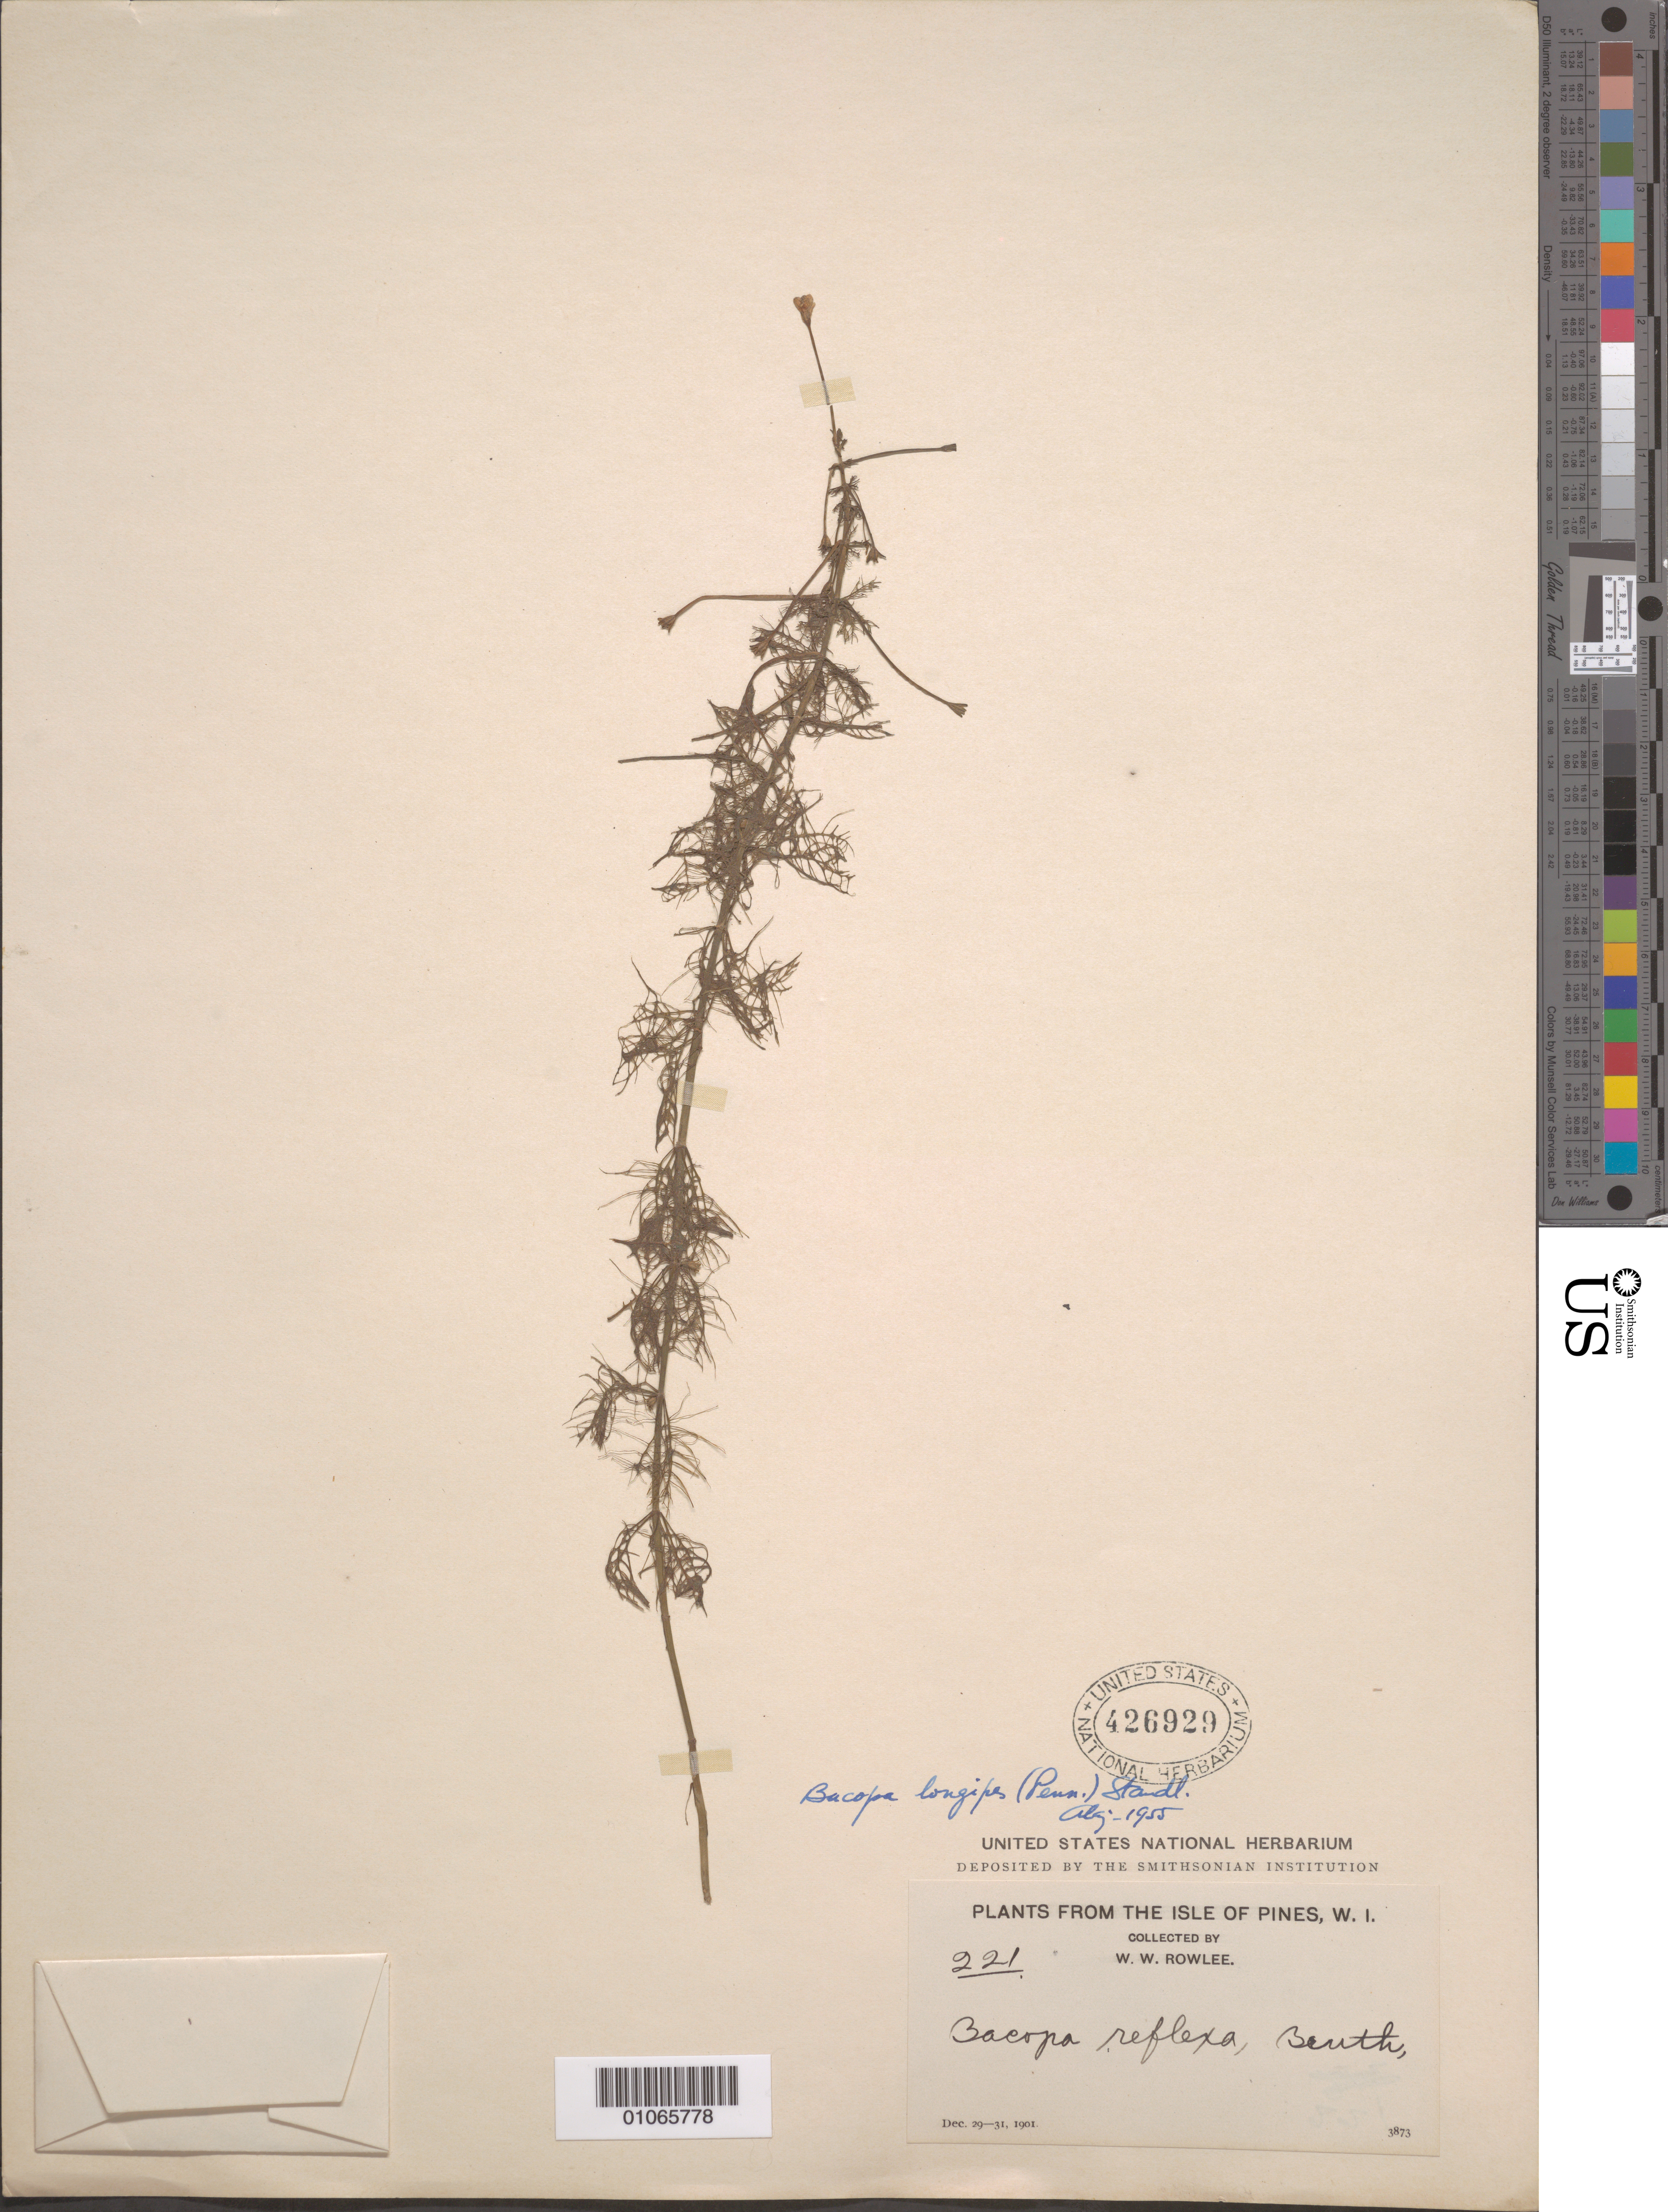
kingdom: Plantae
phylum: Tracheophyta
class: Magnoliopsida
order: Lamiales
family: Plantaginaceae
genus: Bacopa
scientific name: Bacopa longipes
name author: (Pennell) Standl.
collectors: W. W. Rowlee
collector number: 221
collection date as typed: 29 Dec 1901 to 31 Dec 1901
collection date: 1901-12-29/1901-12-31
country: Cuba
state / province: Isla de La Juventud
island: Isla de la Juventud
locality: Isle of Pines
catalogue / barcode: US 426929